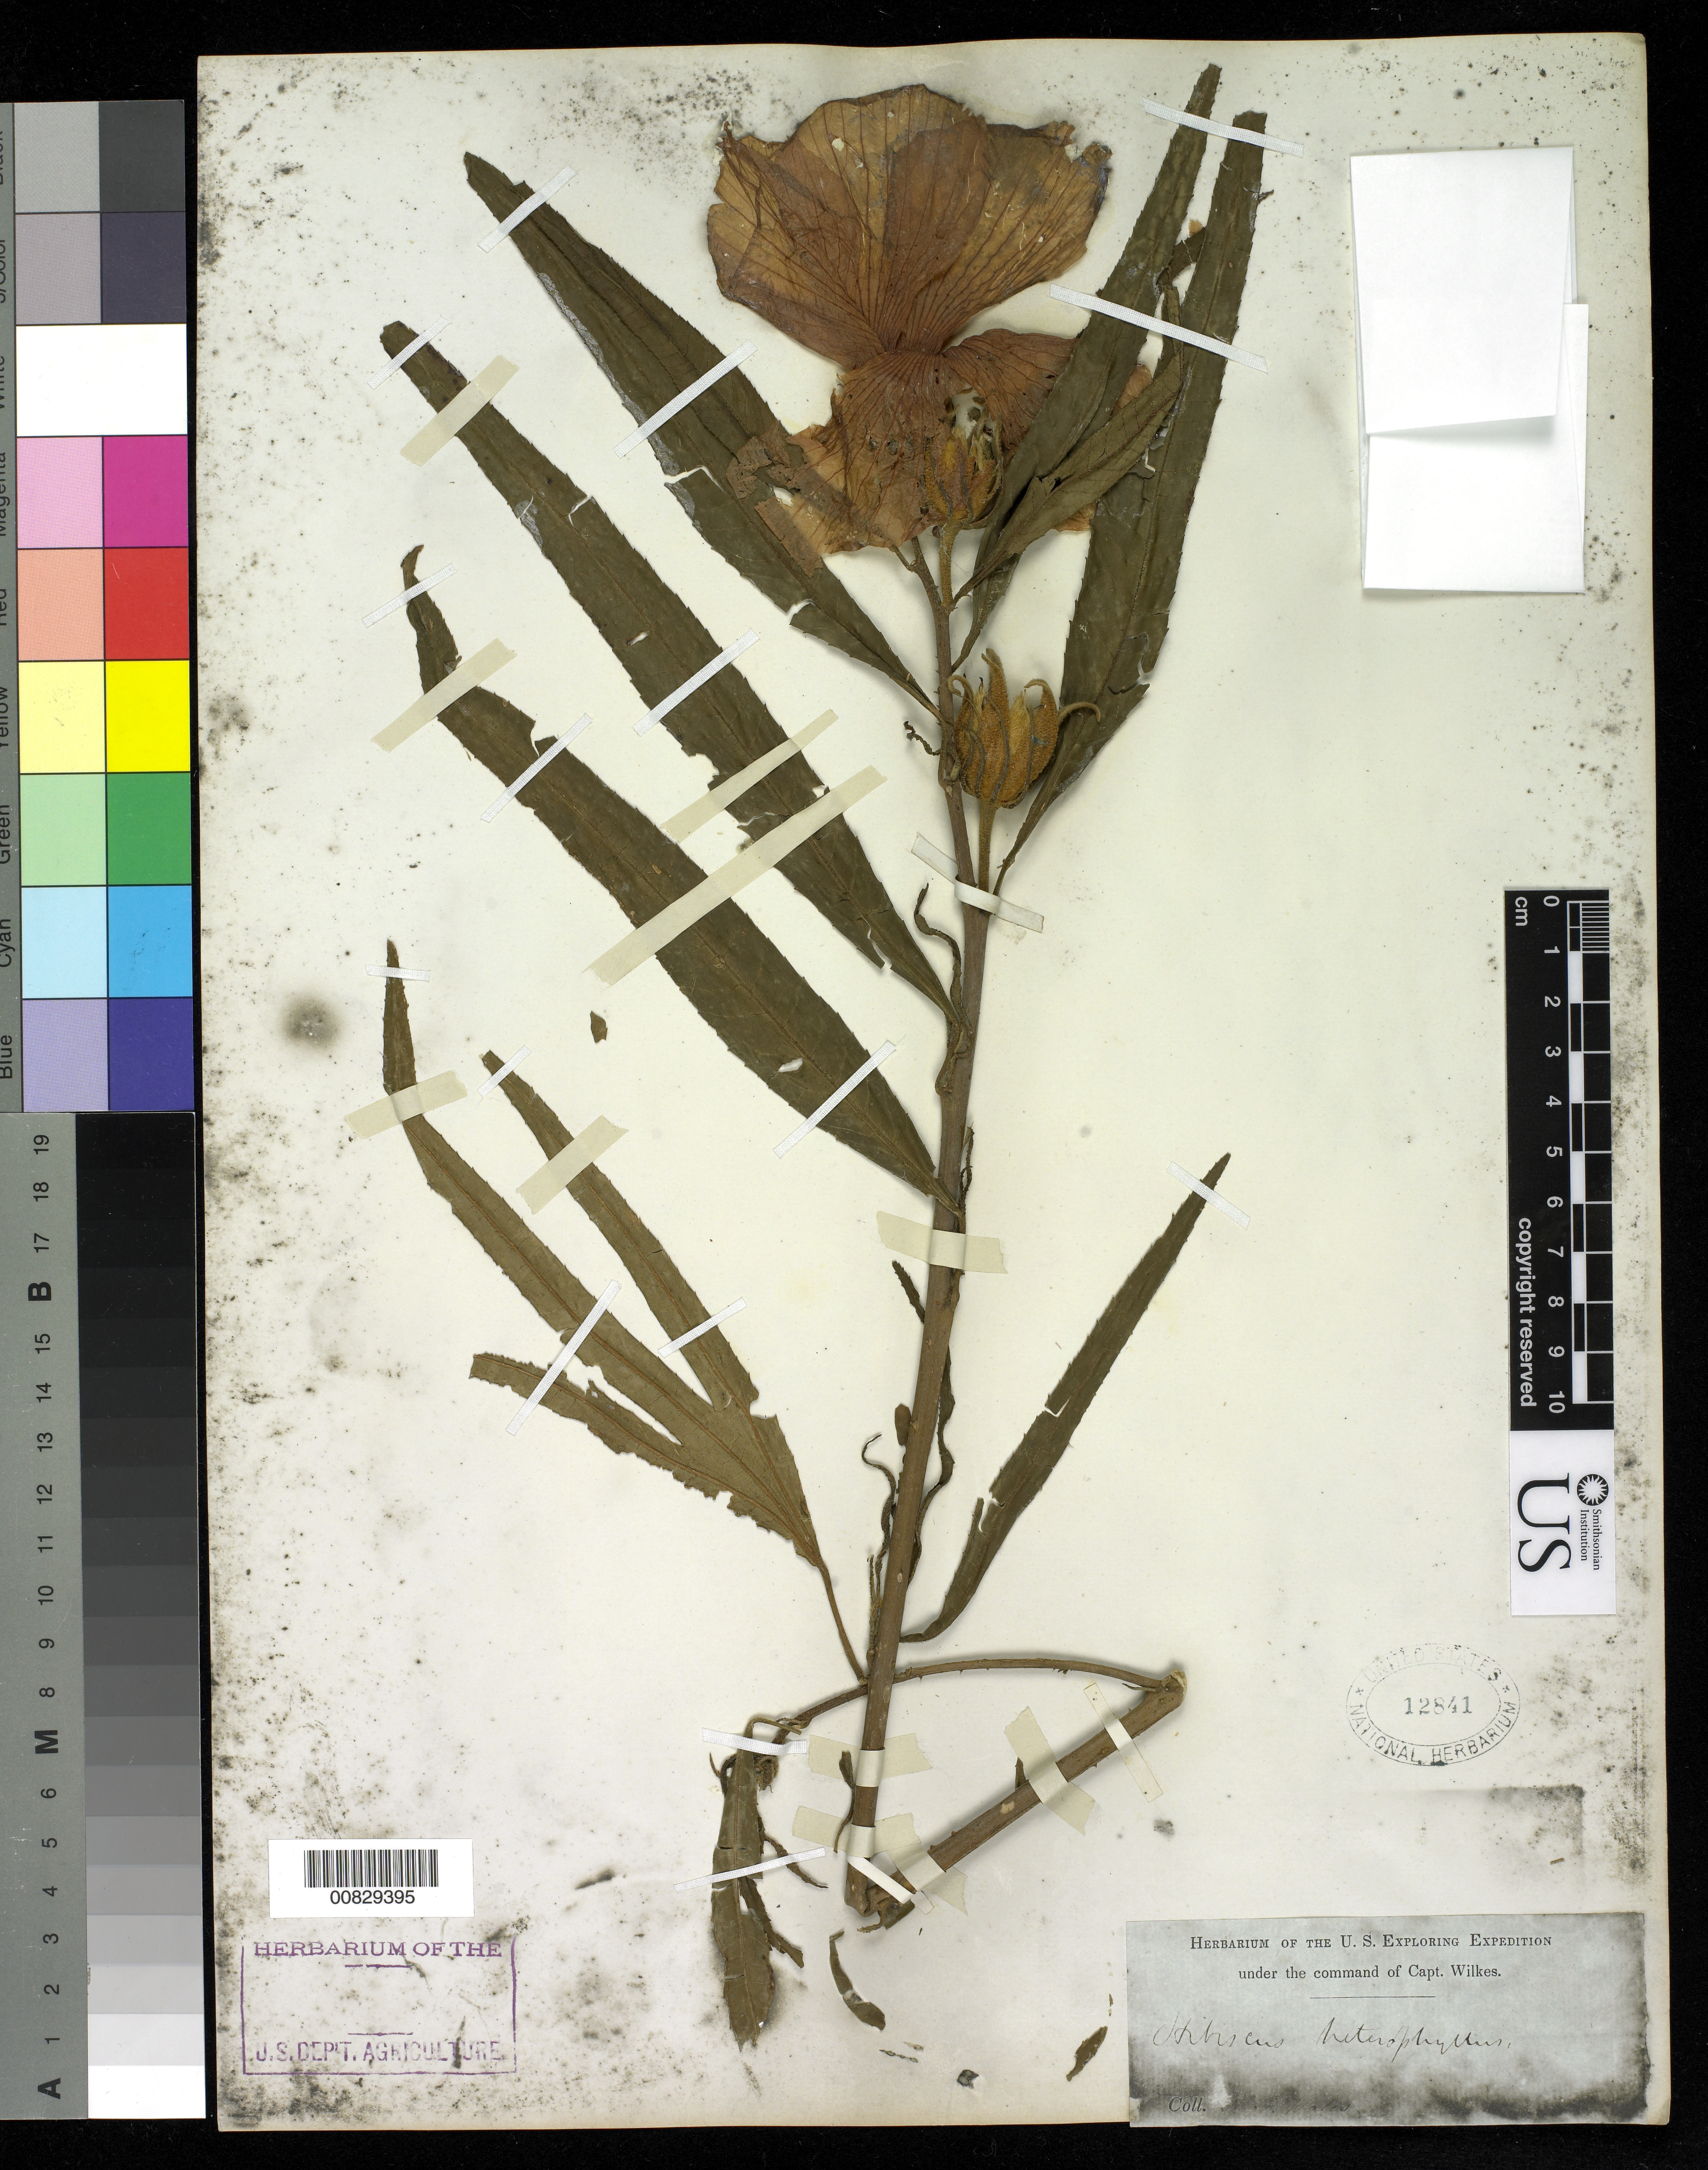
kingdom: Plantae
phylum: Tracheophyta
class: Magnoliopsida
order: Malvales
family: Malvaceae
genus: Sabdariffa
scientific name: Sabdariffa heterophylla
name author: (Vent.) McLay & R.L. Barrett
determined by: Dorr, Laurence J., Curator (BOT), Smithsonian Institution - National Museum of Natural History (UNITED STATES)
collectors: Wilkes Explor. Exped.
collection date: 1838/1842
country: Australia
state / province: New South Wales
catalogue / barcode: US 12841